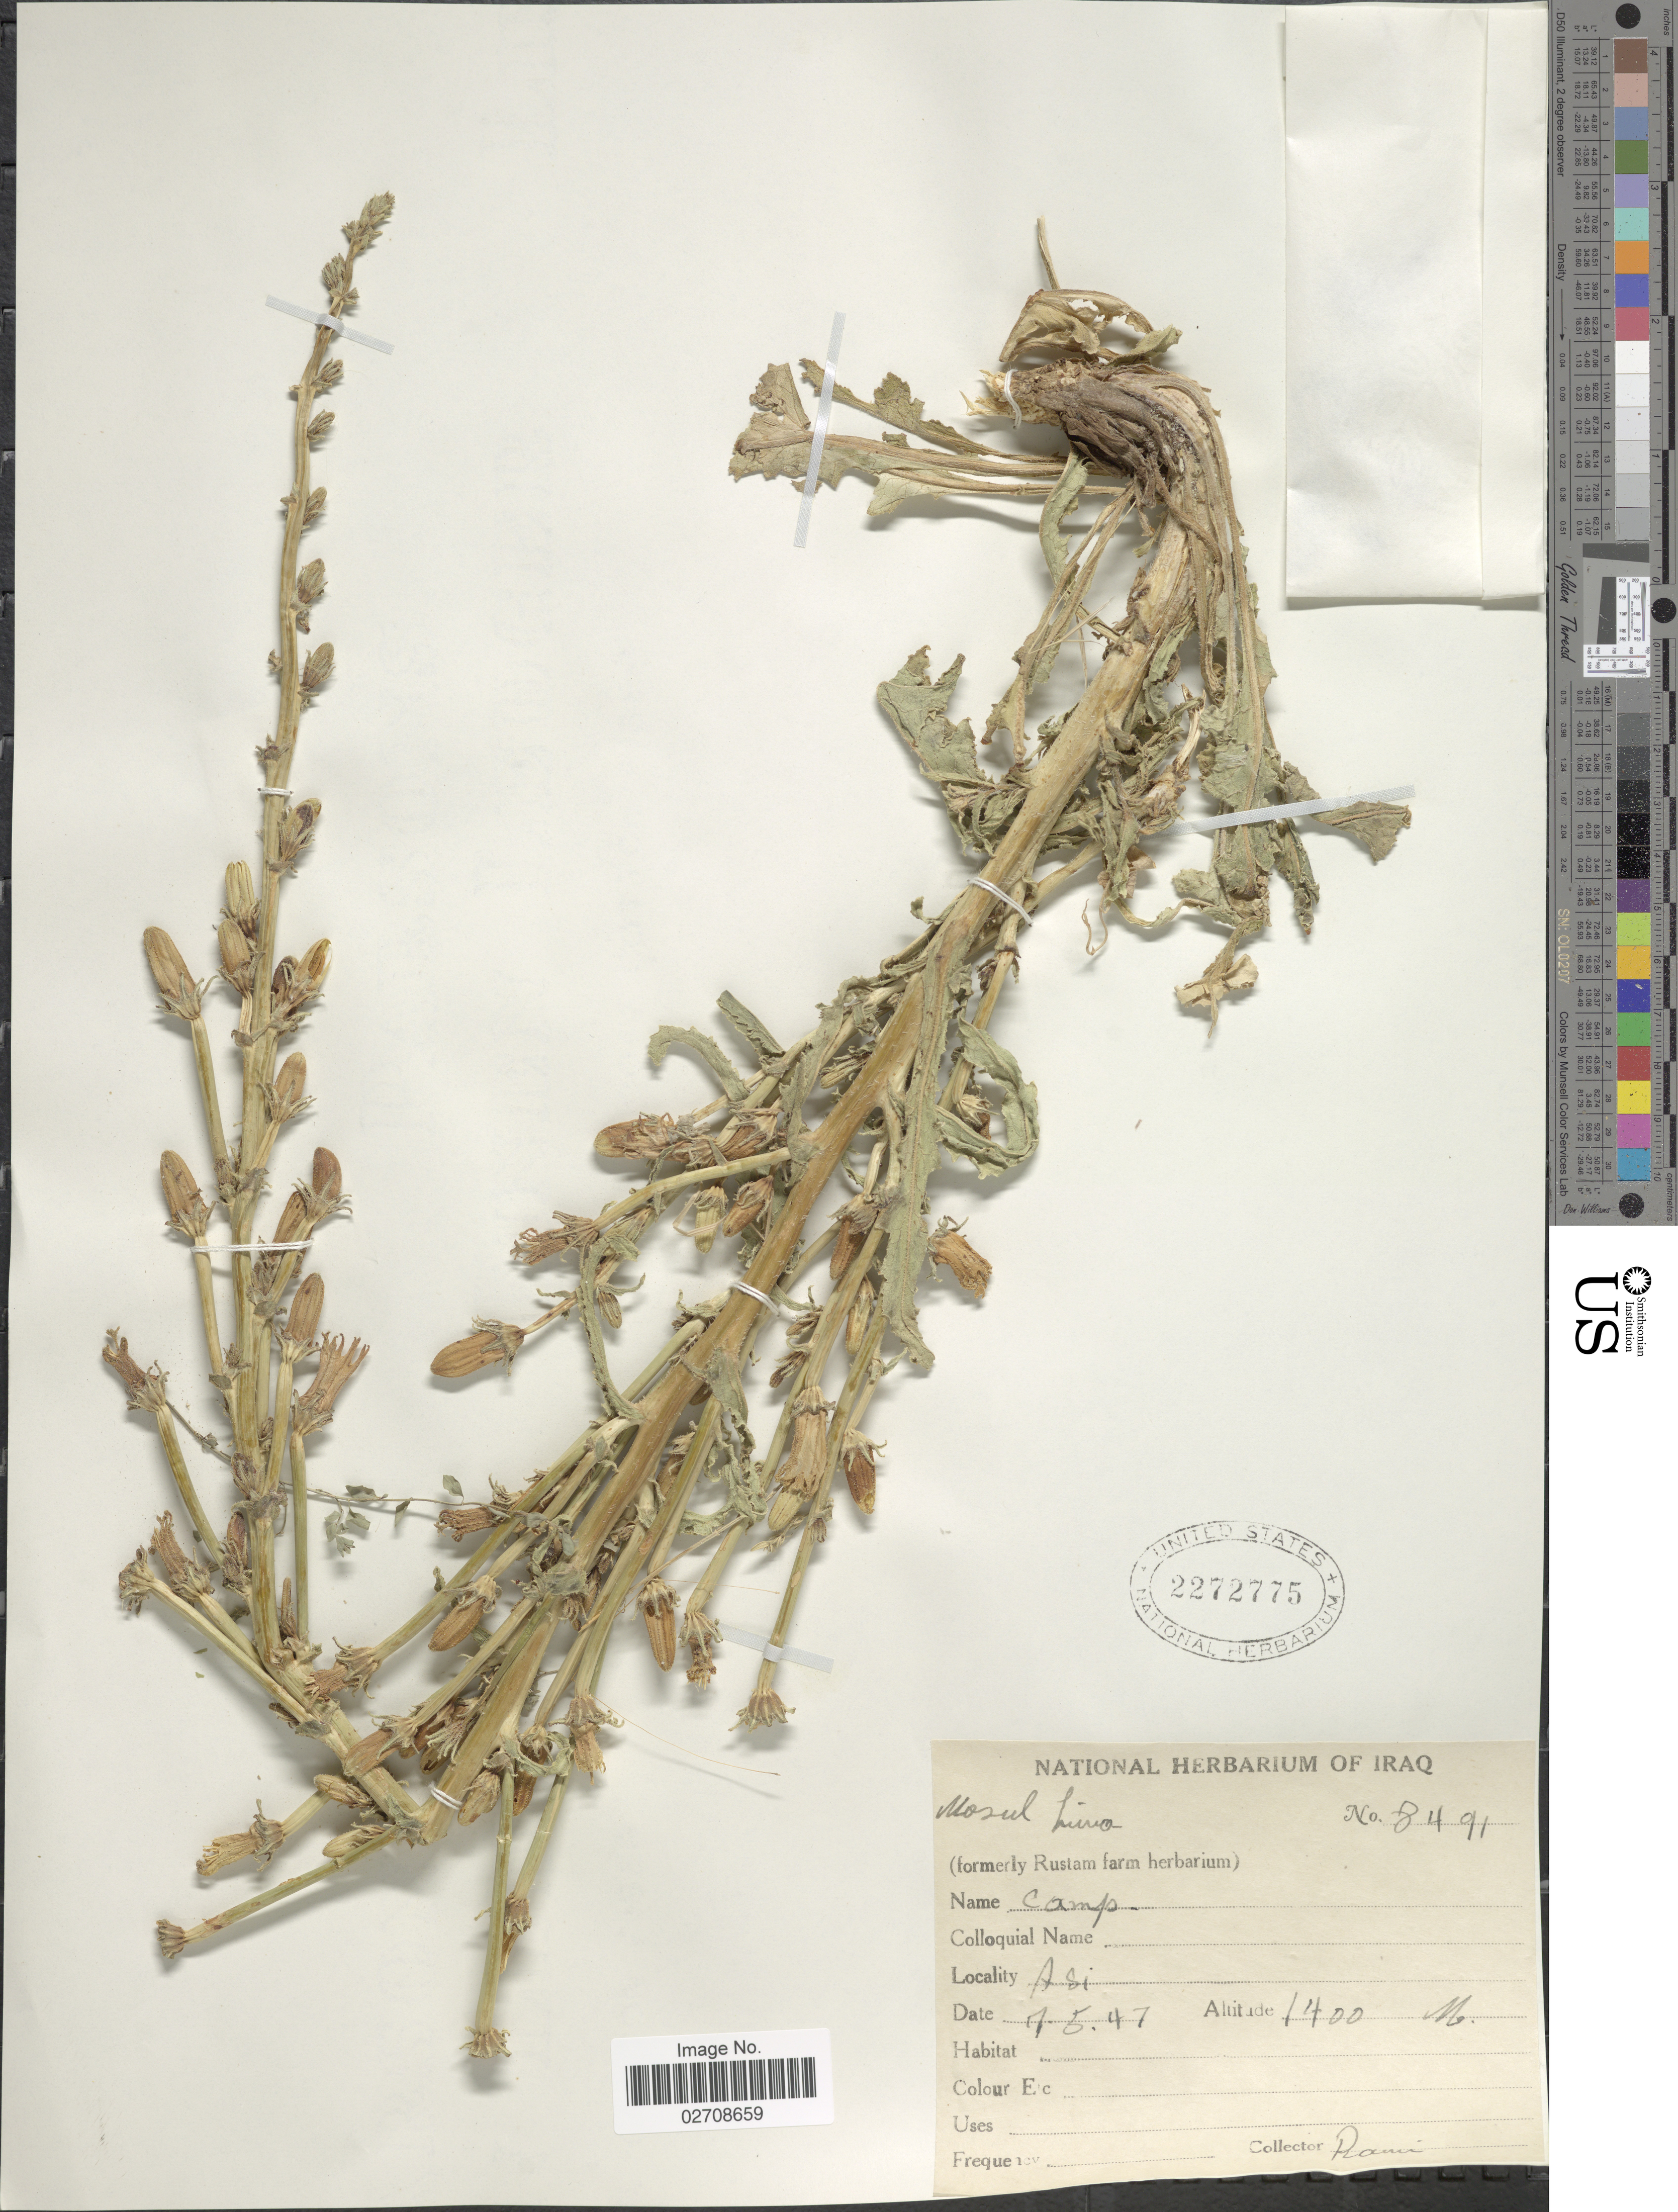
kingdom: Plantae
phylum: Tracheophyta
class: Magnoliopsida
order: Asterales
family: Campanulaceae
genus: Campanula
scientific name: Campanula sp.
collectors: -. Rawi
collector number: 8491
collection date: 1947-05-07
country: Iraq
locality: Asi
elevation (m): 1400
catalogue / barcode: US 2272775